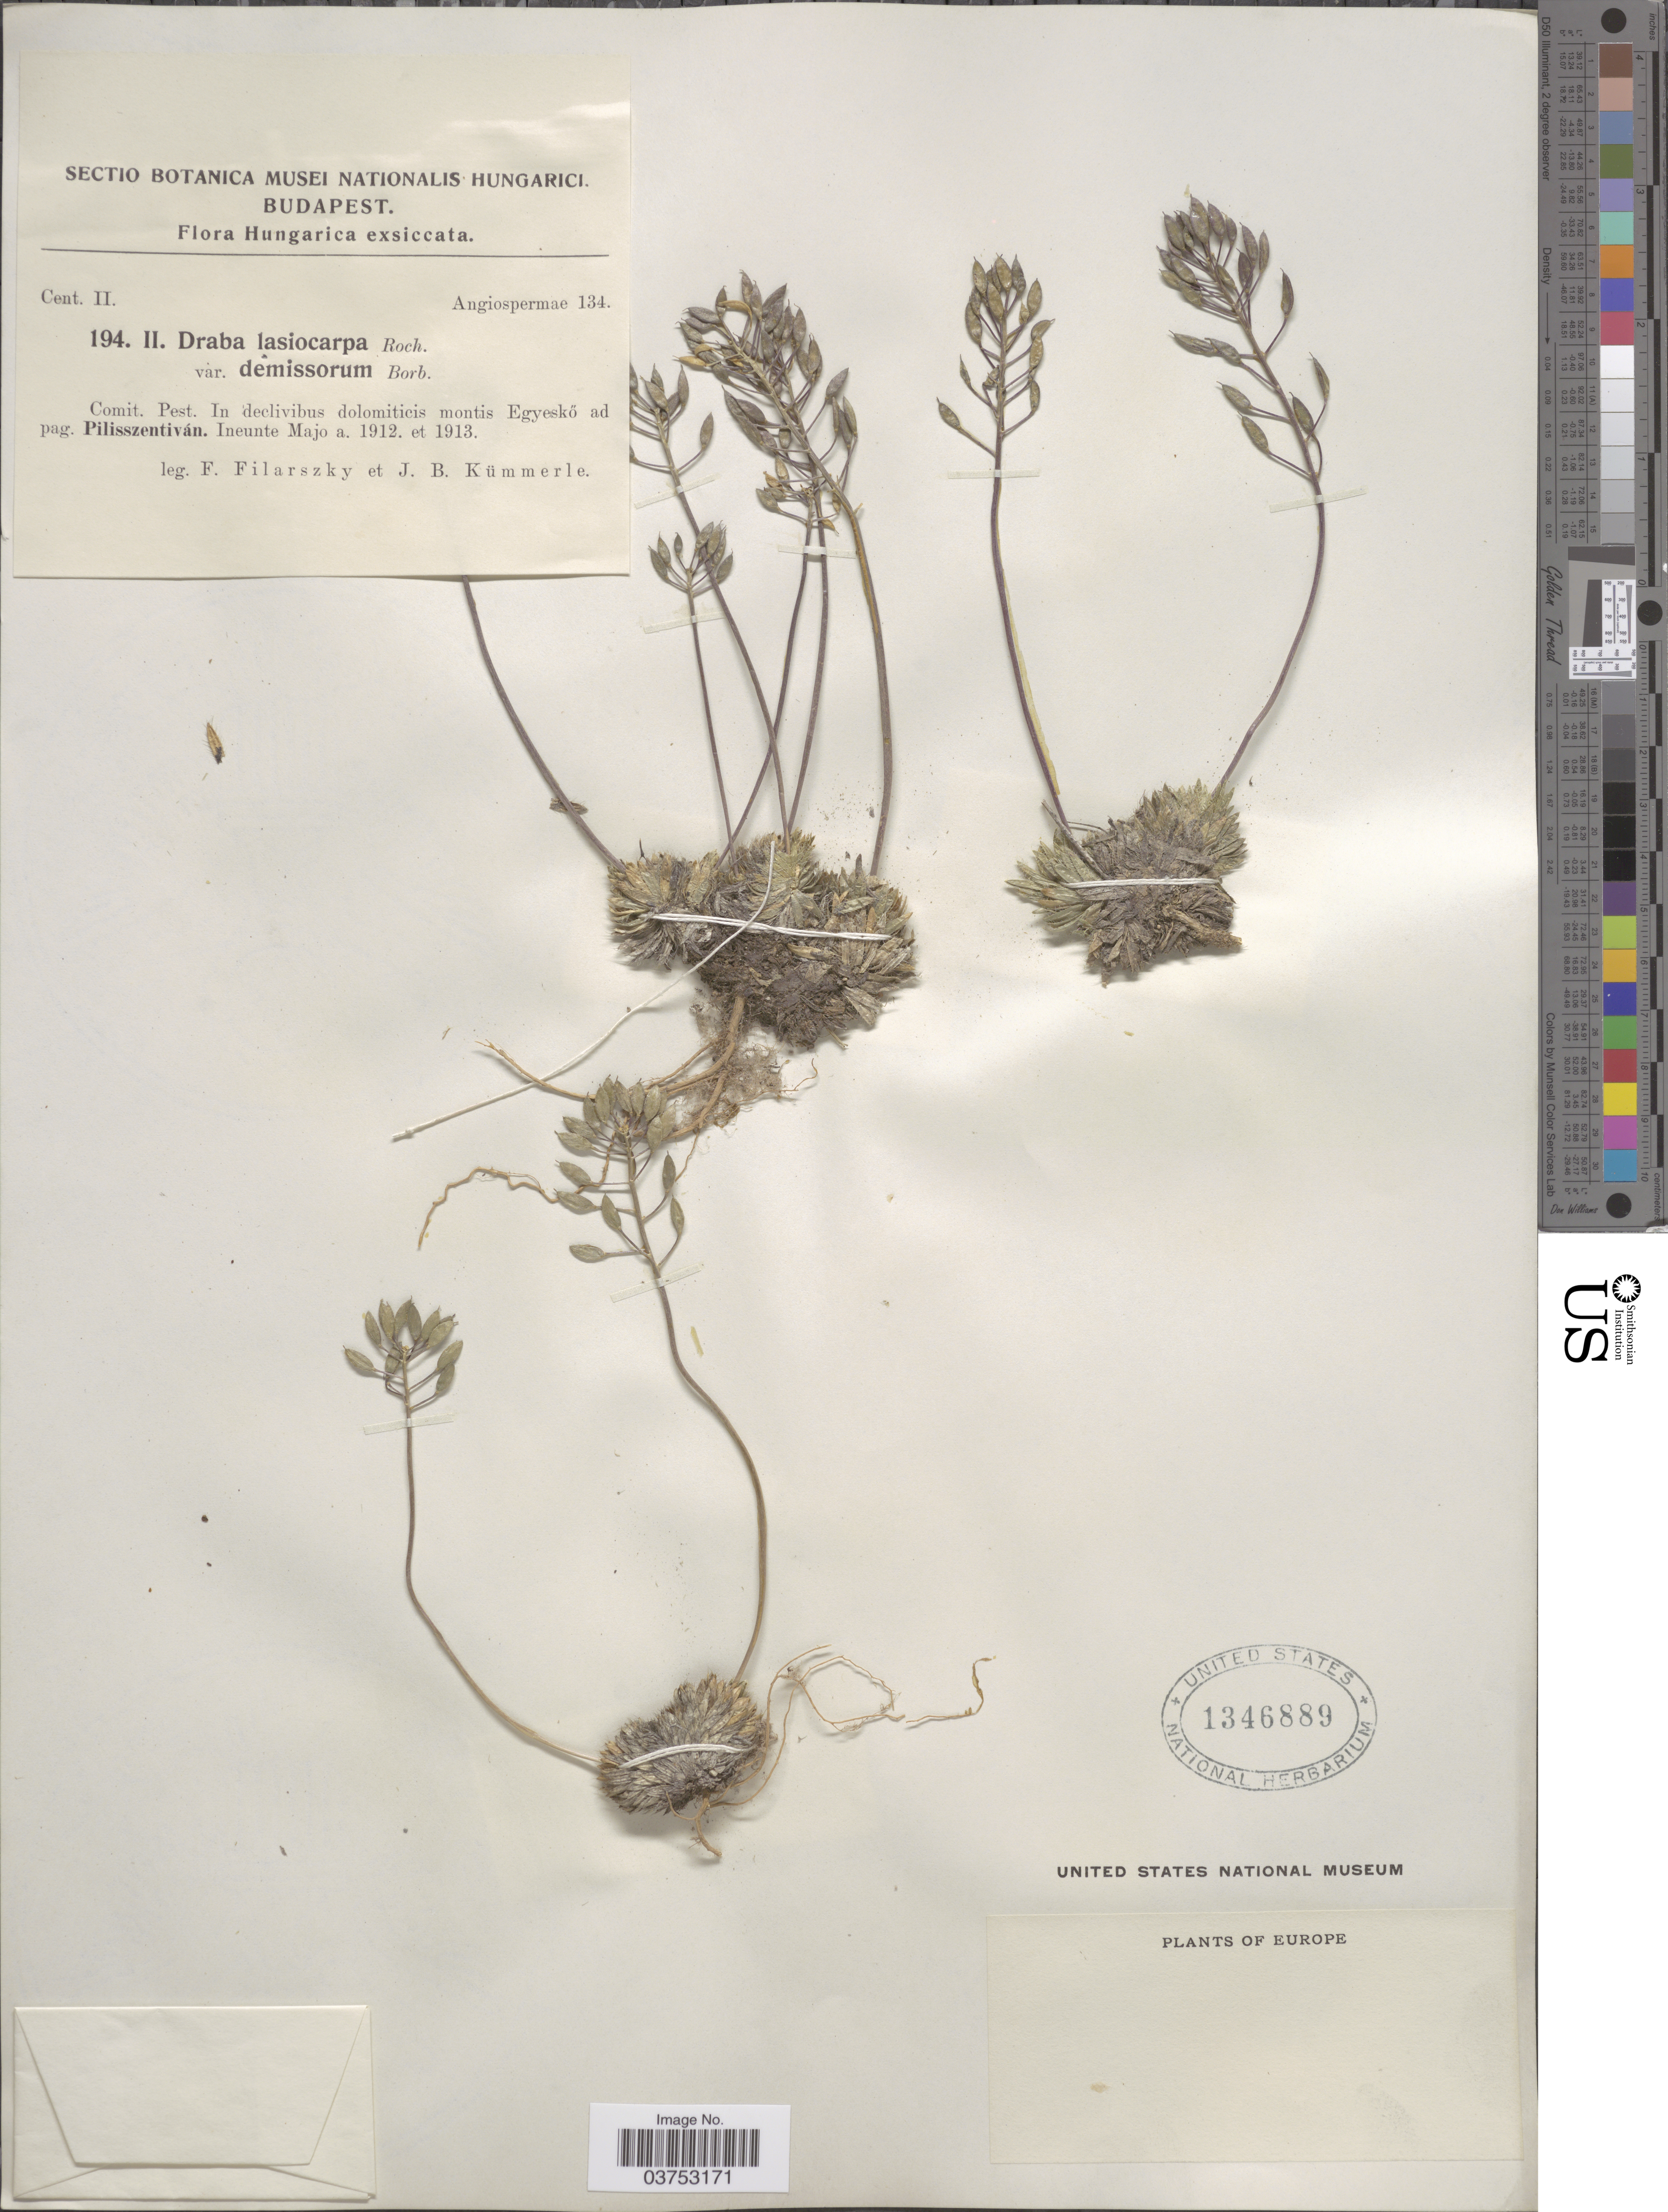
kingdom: Plantae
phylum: Tracheophyta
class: Magnoliopsida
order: Brassicales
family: Brassicaceae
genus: Draba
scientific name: Draba lasiocarpa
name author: Rochel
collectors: F. Filarszky & J. Kummerle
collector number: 194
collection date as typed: Ineunte Majo a. 1912 et 1913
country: Hungary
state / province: Budapest, Capital District of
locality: Comit. Pest. In declivibus dolomiticis montis Egyeskő ad pag. Pilisszentiván.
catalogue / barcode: US 1346889